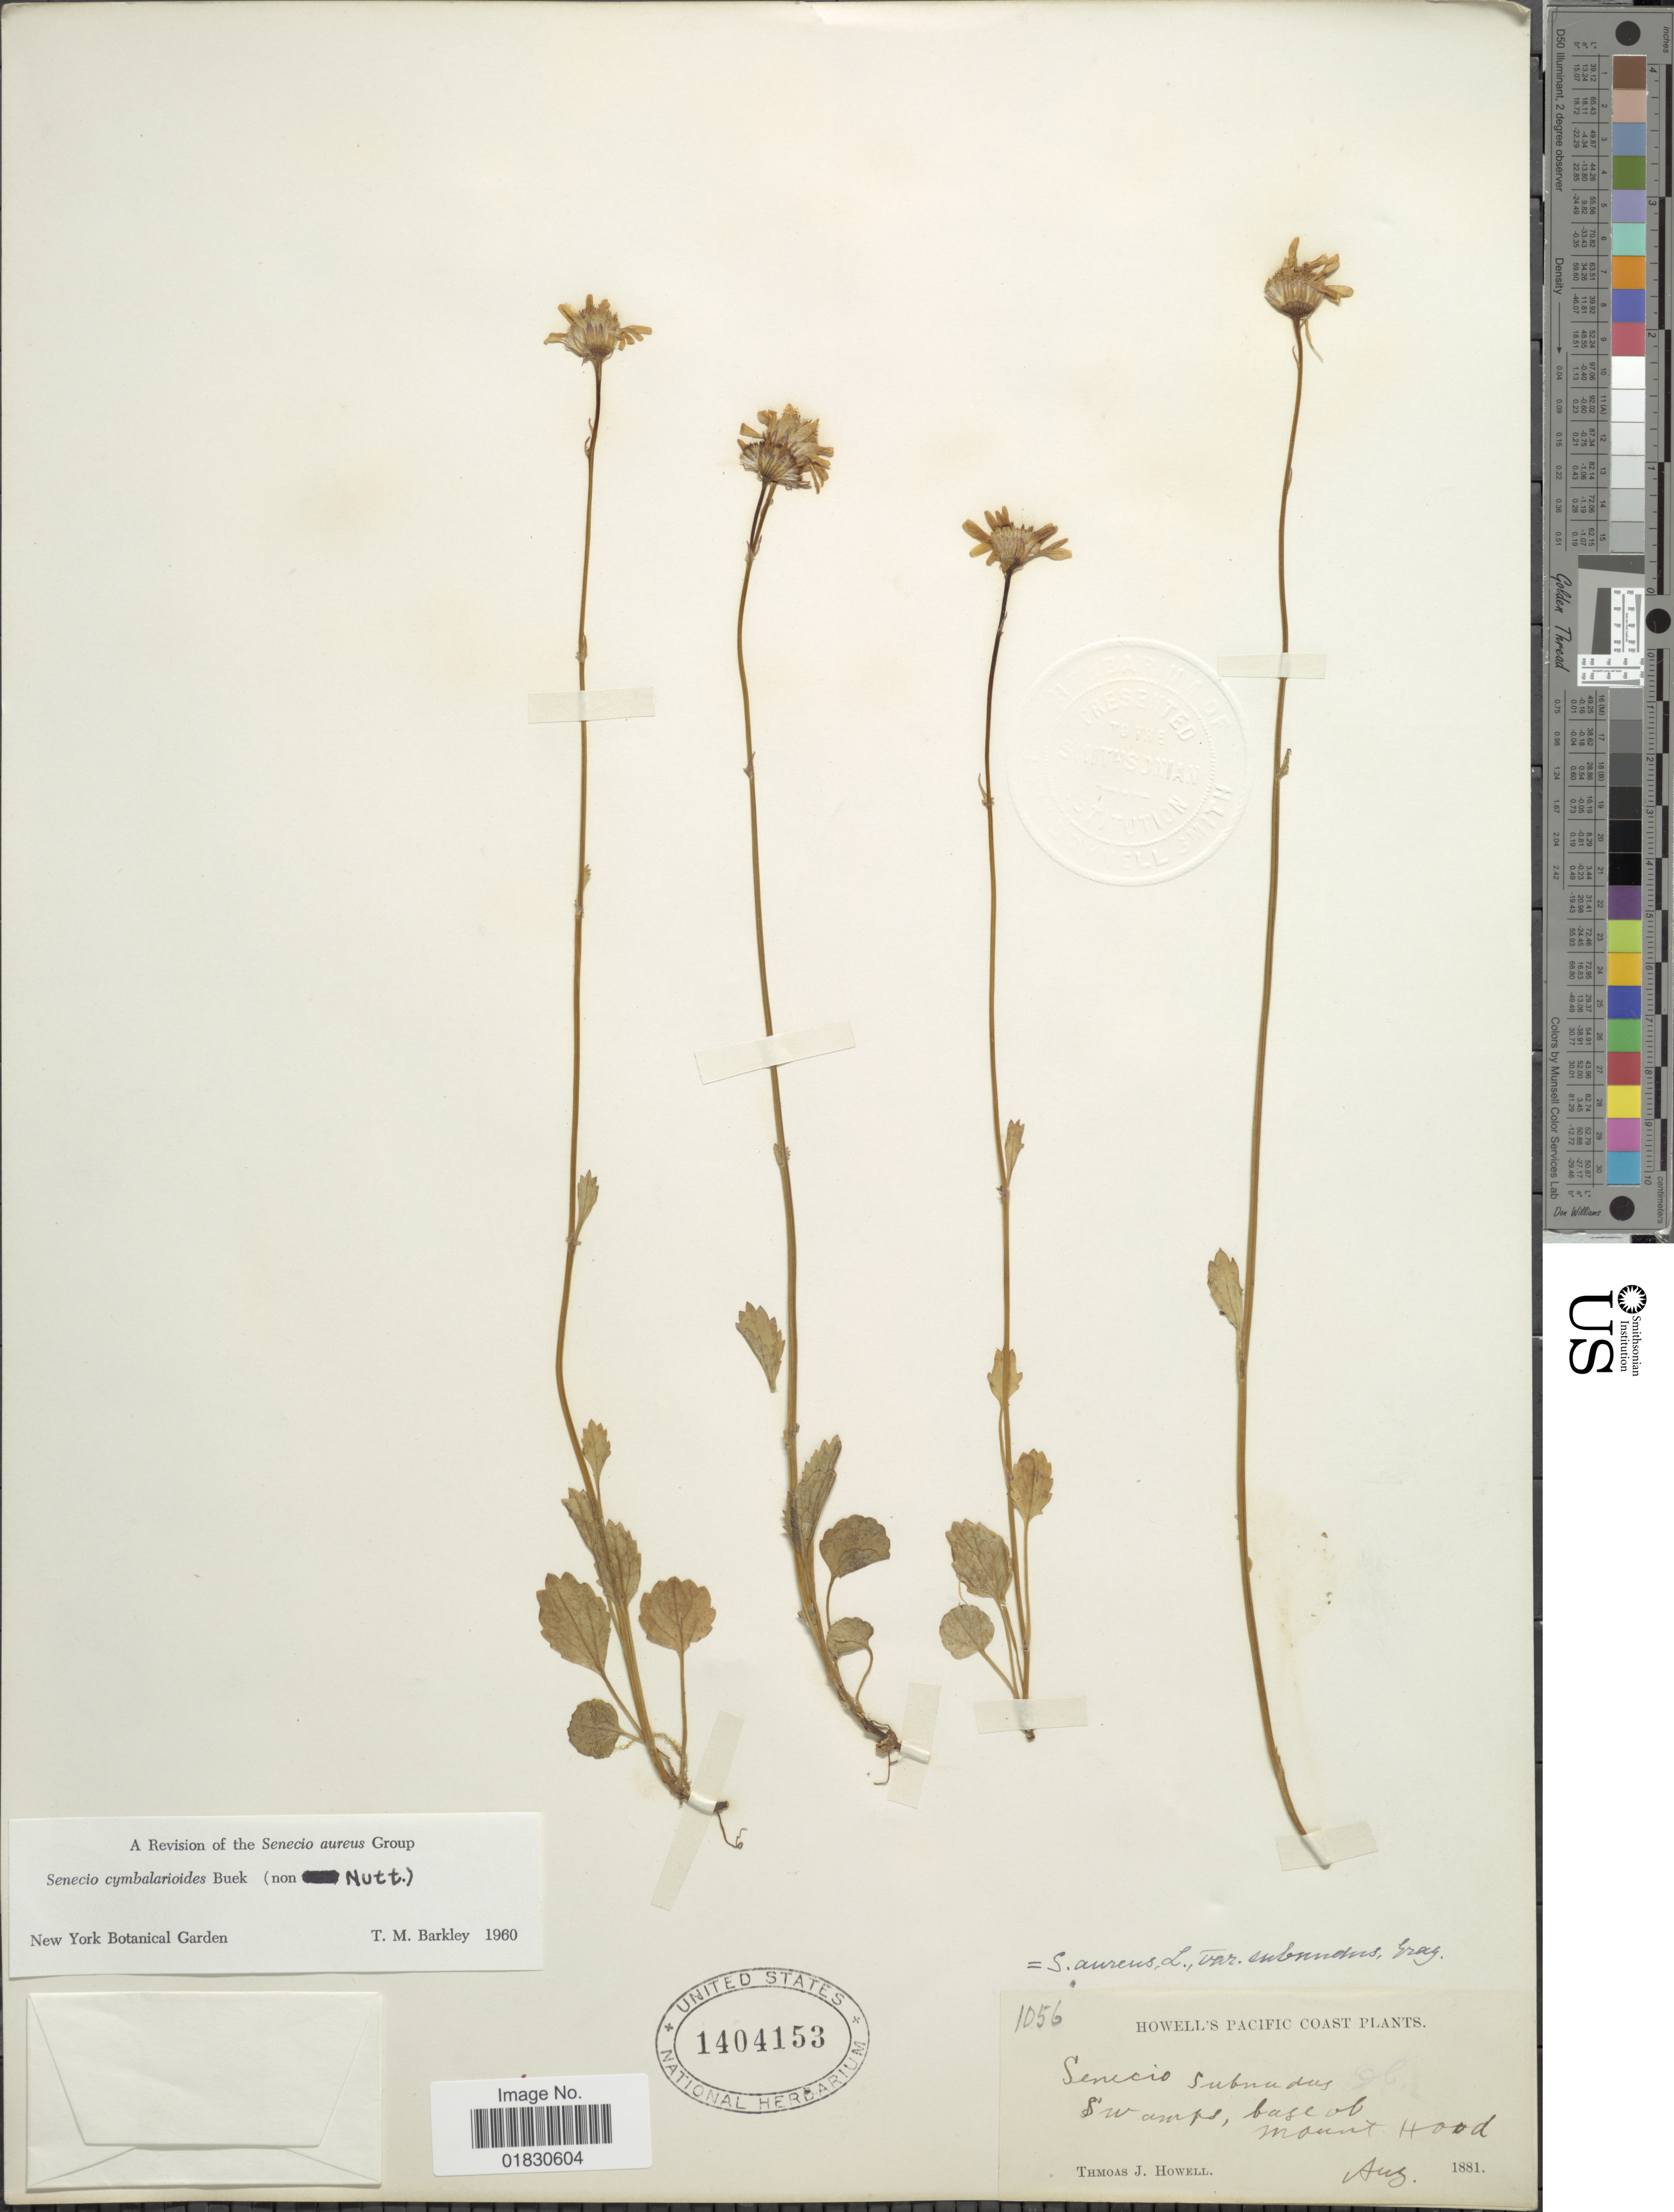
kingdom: Plantae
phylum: Tracheophyta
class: Magnoliopsida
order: Asterales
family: Asteraceae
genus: Packera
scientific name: Packera cymbalarioides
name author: (H. Buek) W.A. Weber & Á. Löve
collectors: T. J. Howell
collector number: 1056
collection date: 1881-08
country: United States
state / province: Oregon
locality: Howell's Pacific Coast, Base of Mount Hood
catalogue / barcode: US 1404153